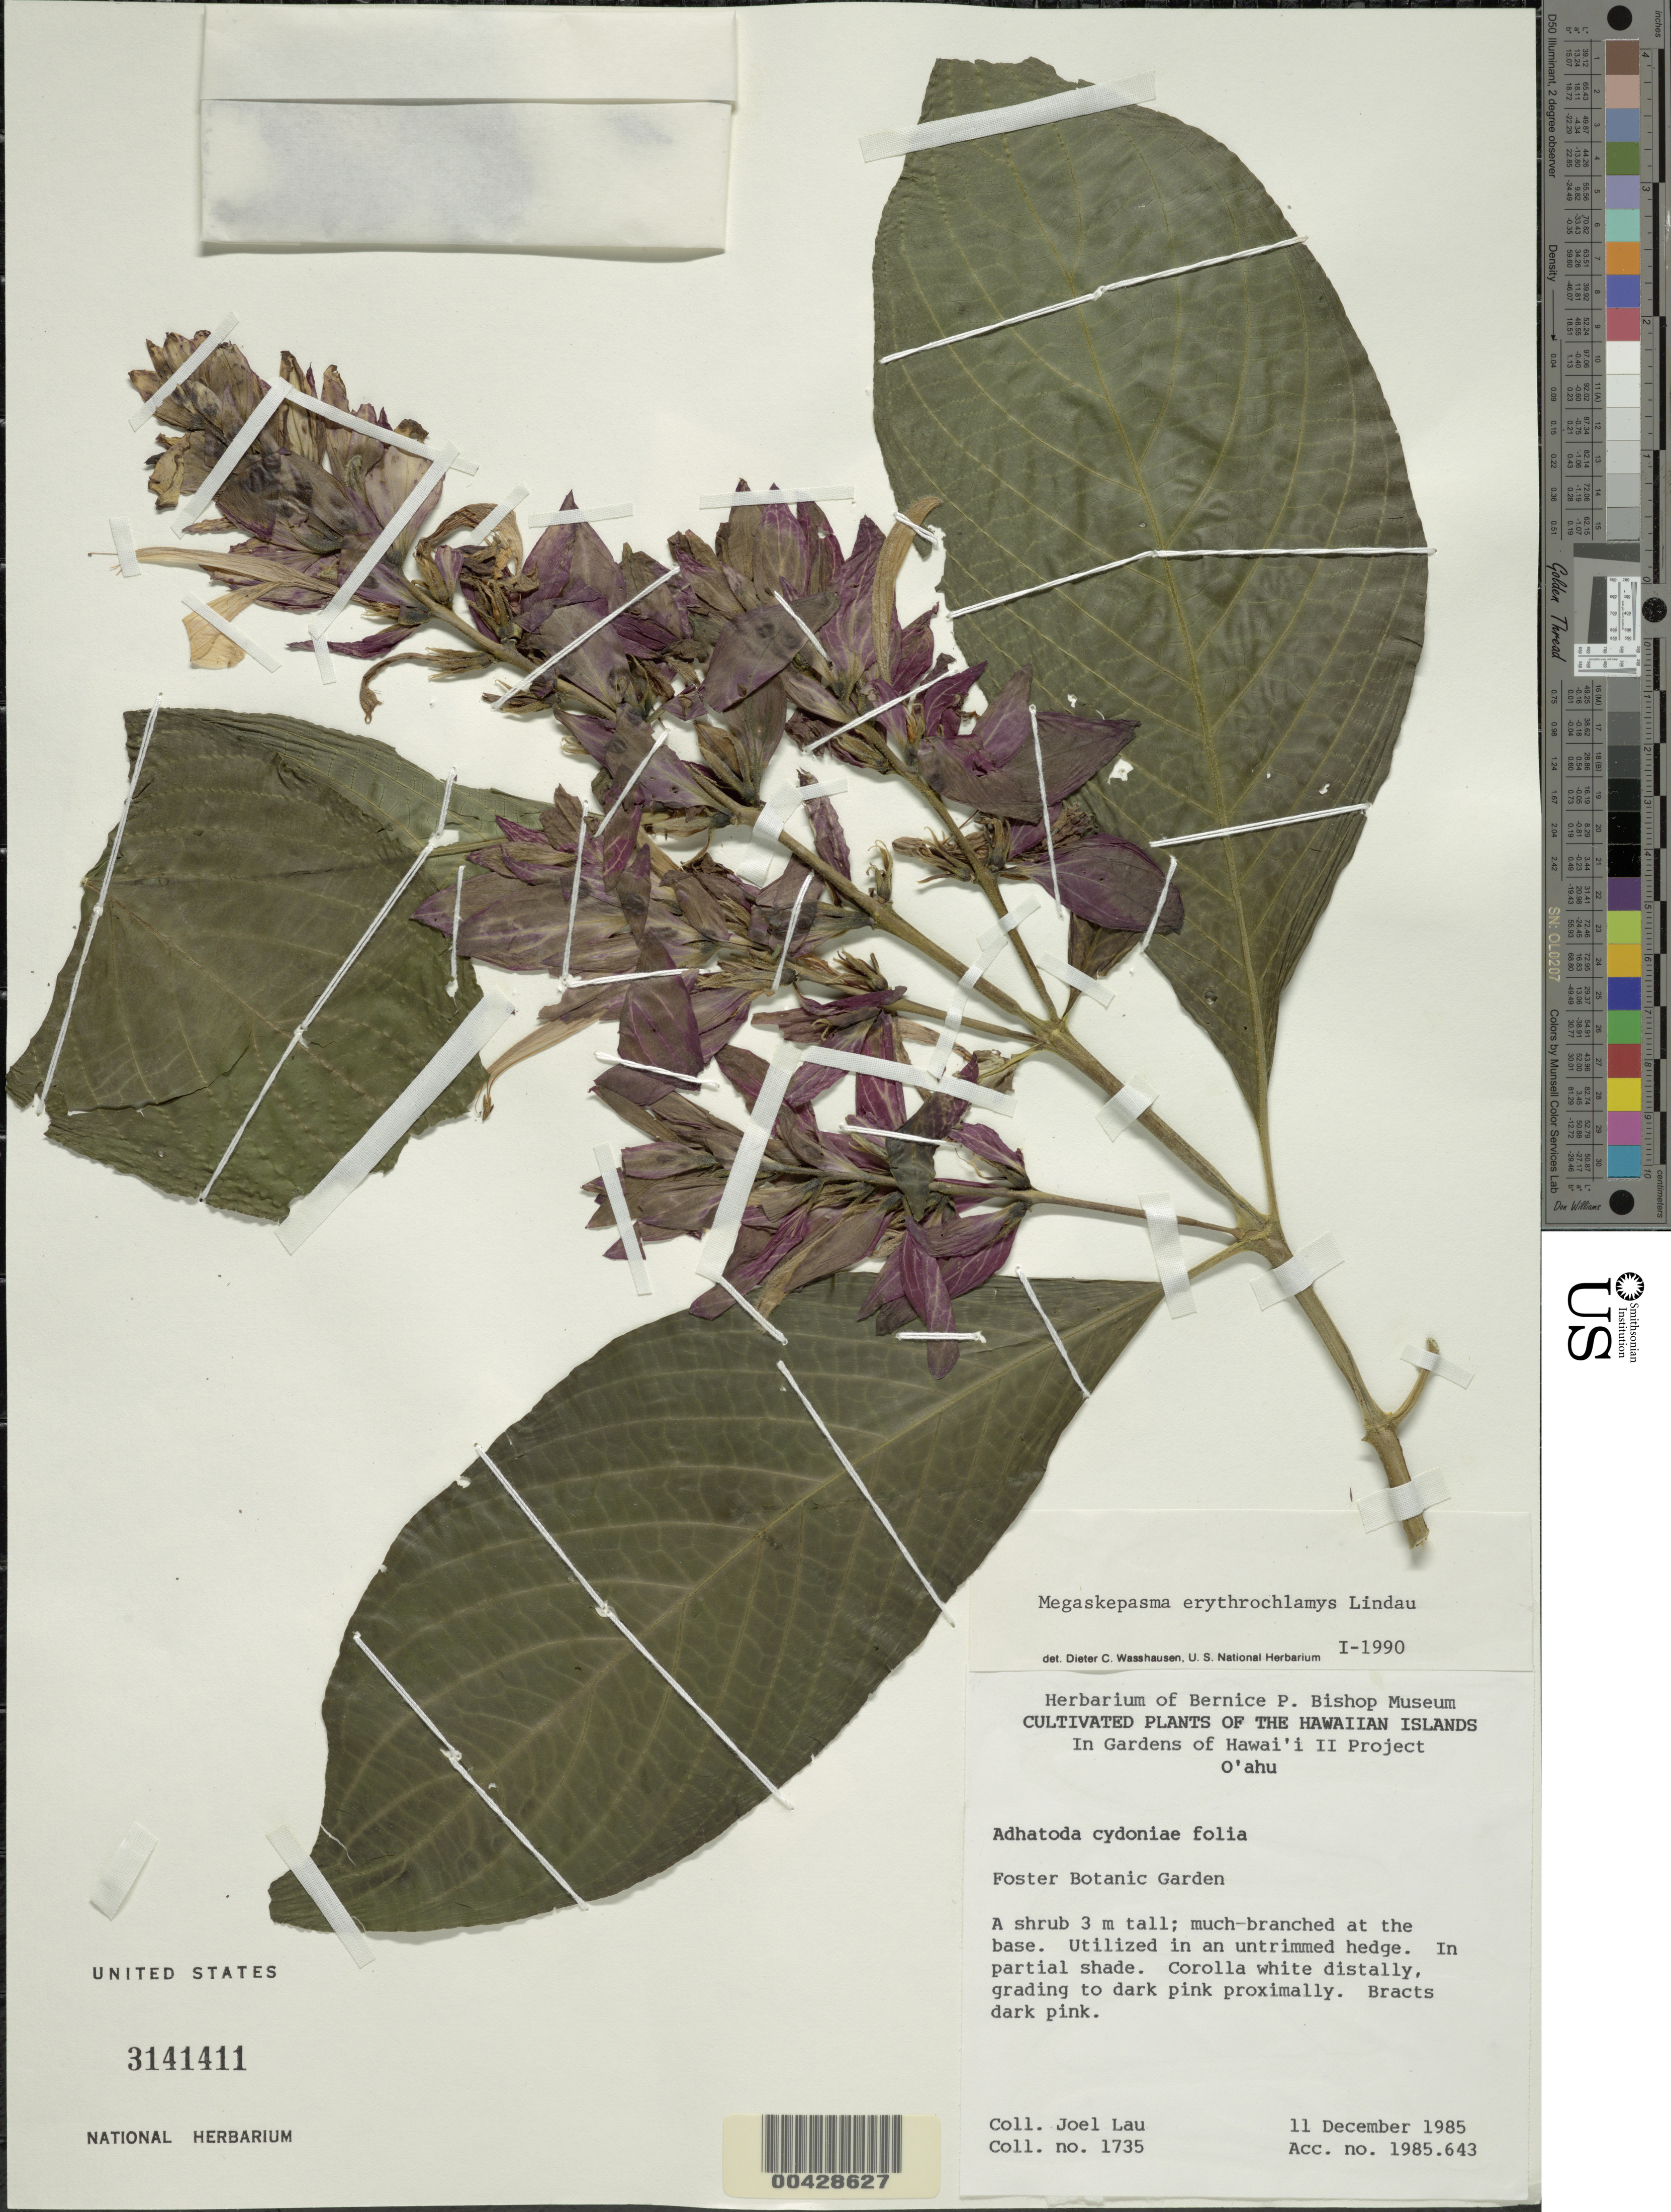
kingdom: Plantae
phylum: Tracheophyta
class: Magnoliopsida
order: Lamiales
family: Acanthaceae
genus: Megaskepasma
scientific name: Megaskepasma erythrochlamys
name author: Lindau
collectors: J. Lau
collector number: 1735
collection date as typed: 11 Dec 1985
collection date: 1985-12-11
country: United States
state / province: Hawaii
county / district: Honolulu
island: Oahu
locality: Foster Botanic Garden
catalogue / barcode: US 3141411